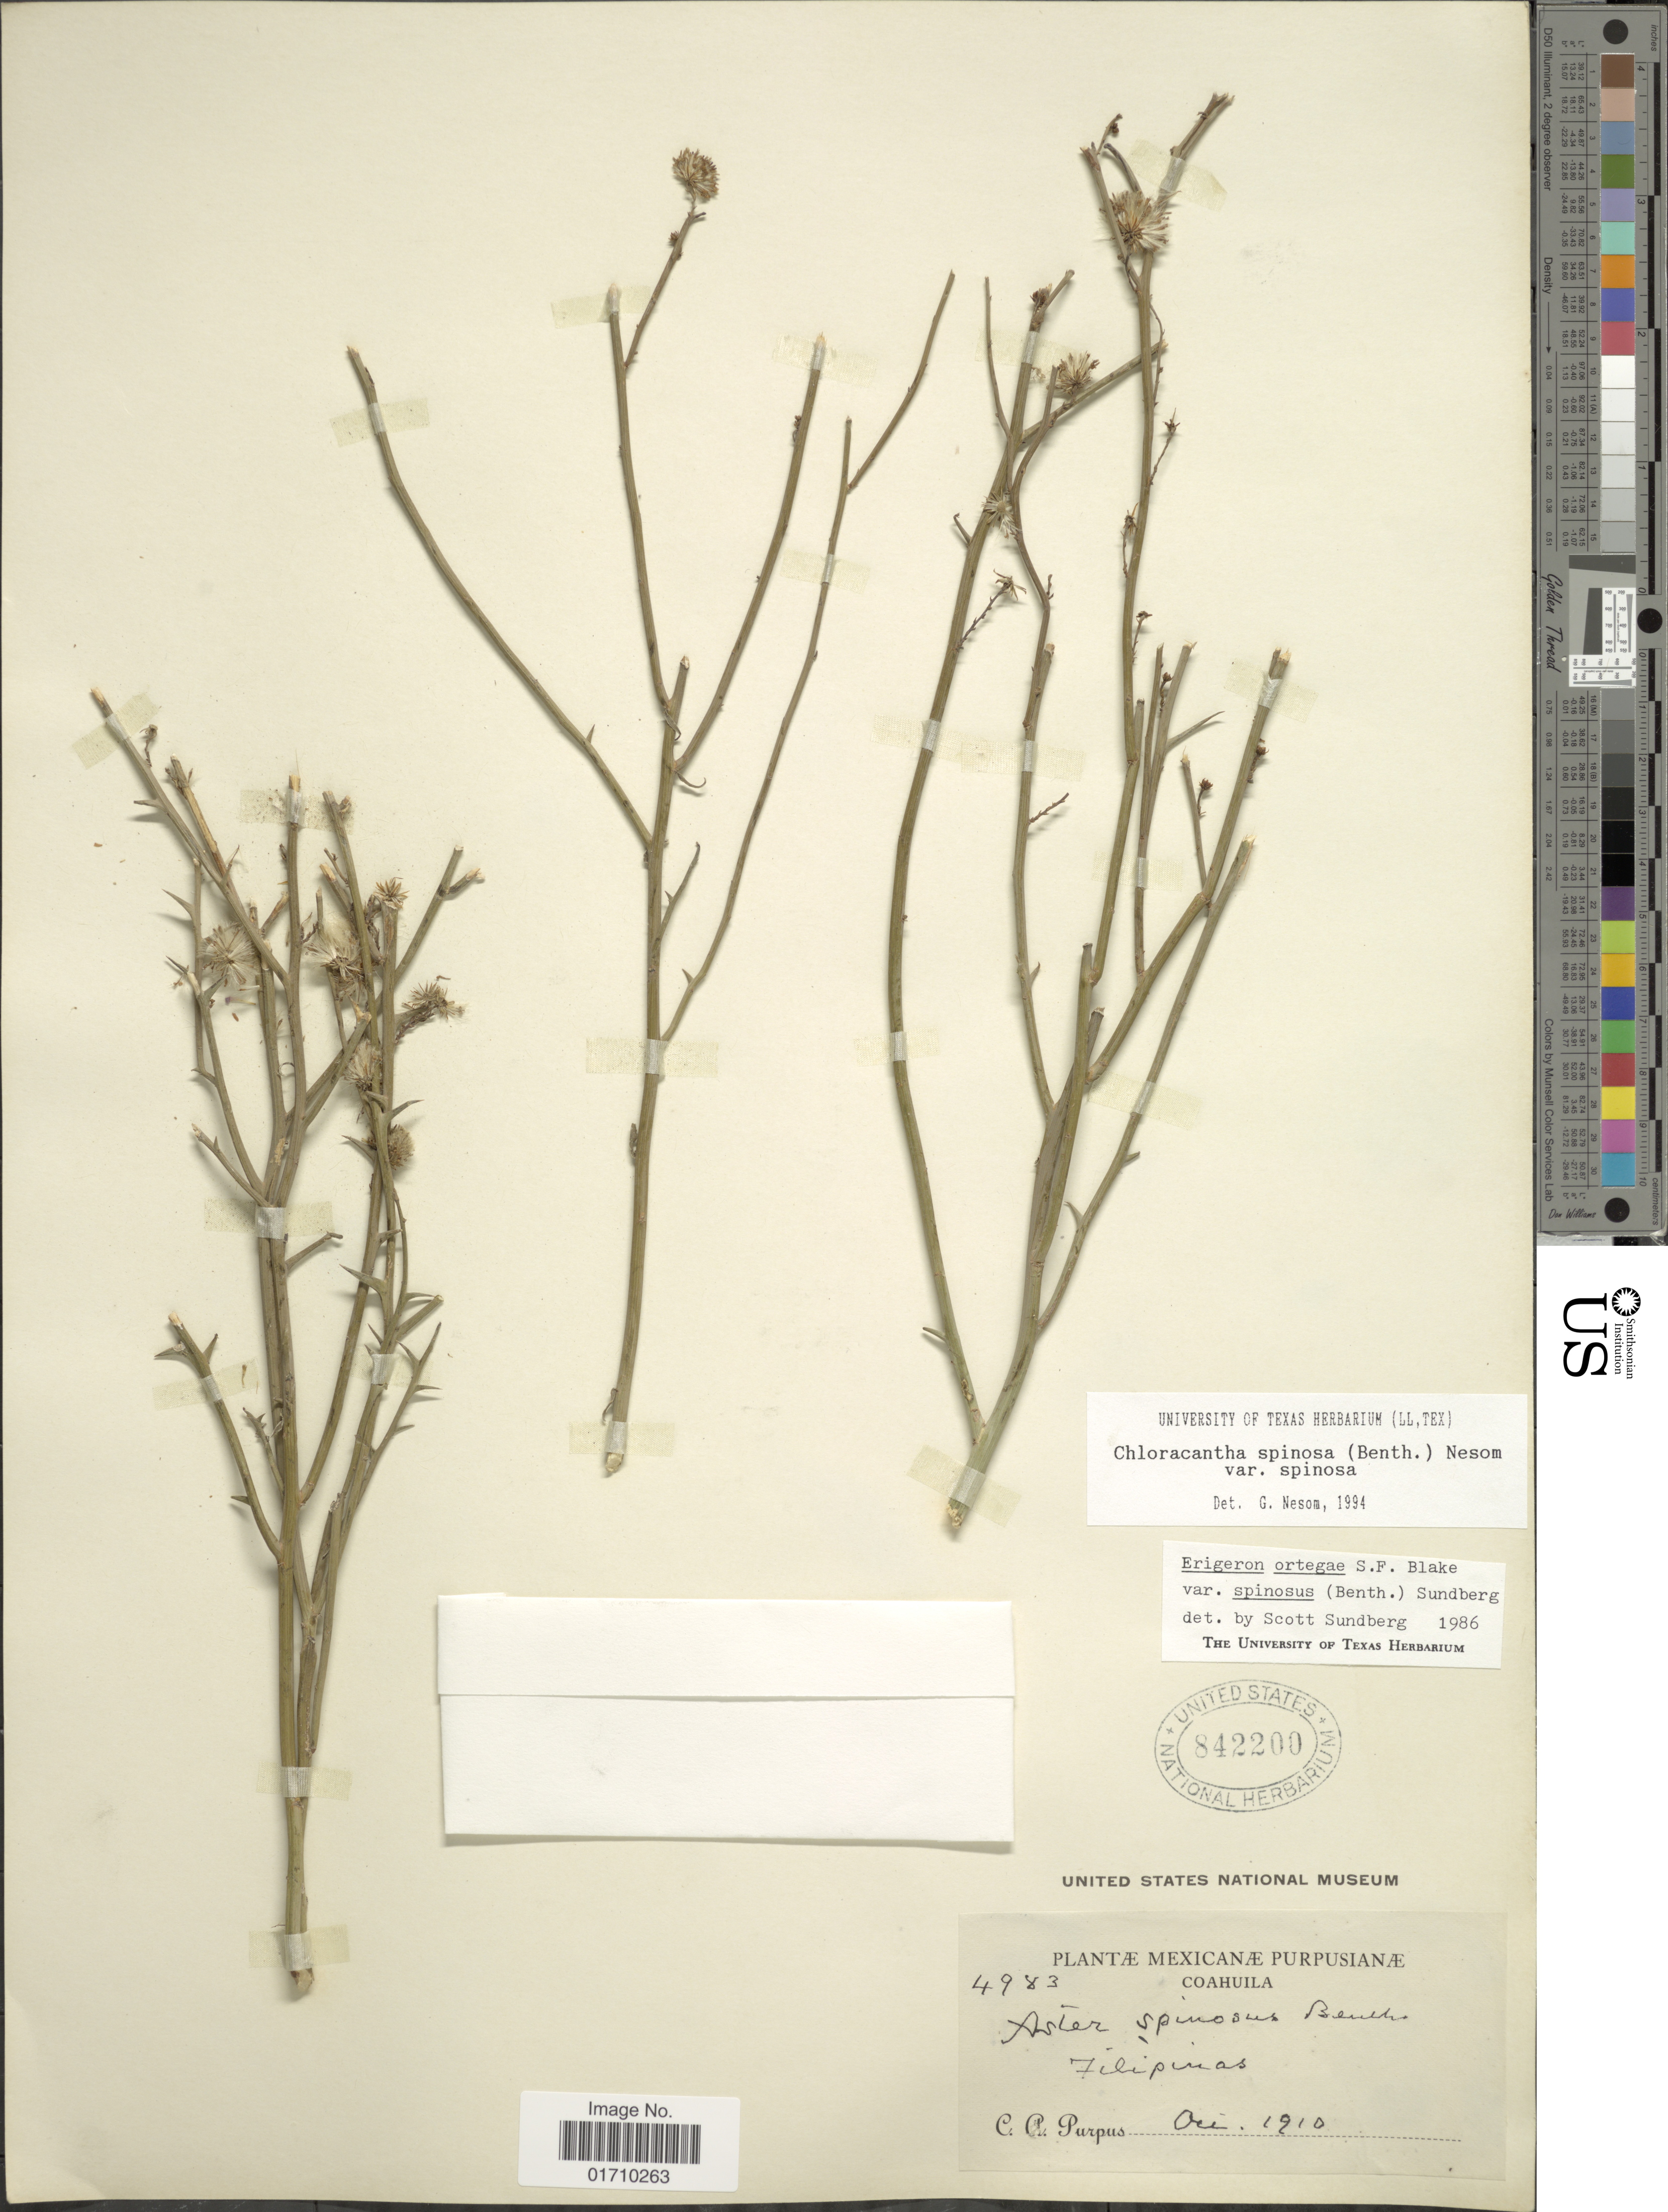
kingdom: Plantae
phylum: Tracheophyta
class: Magnoliopsida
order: Asterales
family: Asteraceae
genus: Chloracantha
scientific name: Chloracantha spinosa var. spinosa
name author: (Benth.) G.L. Nesom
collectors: C. A. Purpus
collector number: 4983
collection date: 1910-10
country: Mexico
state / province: Coahuila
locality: Filipinas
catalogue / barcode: US 842200